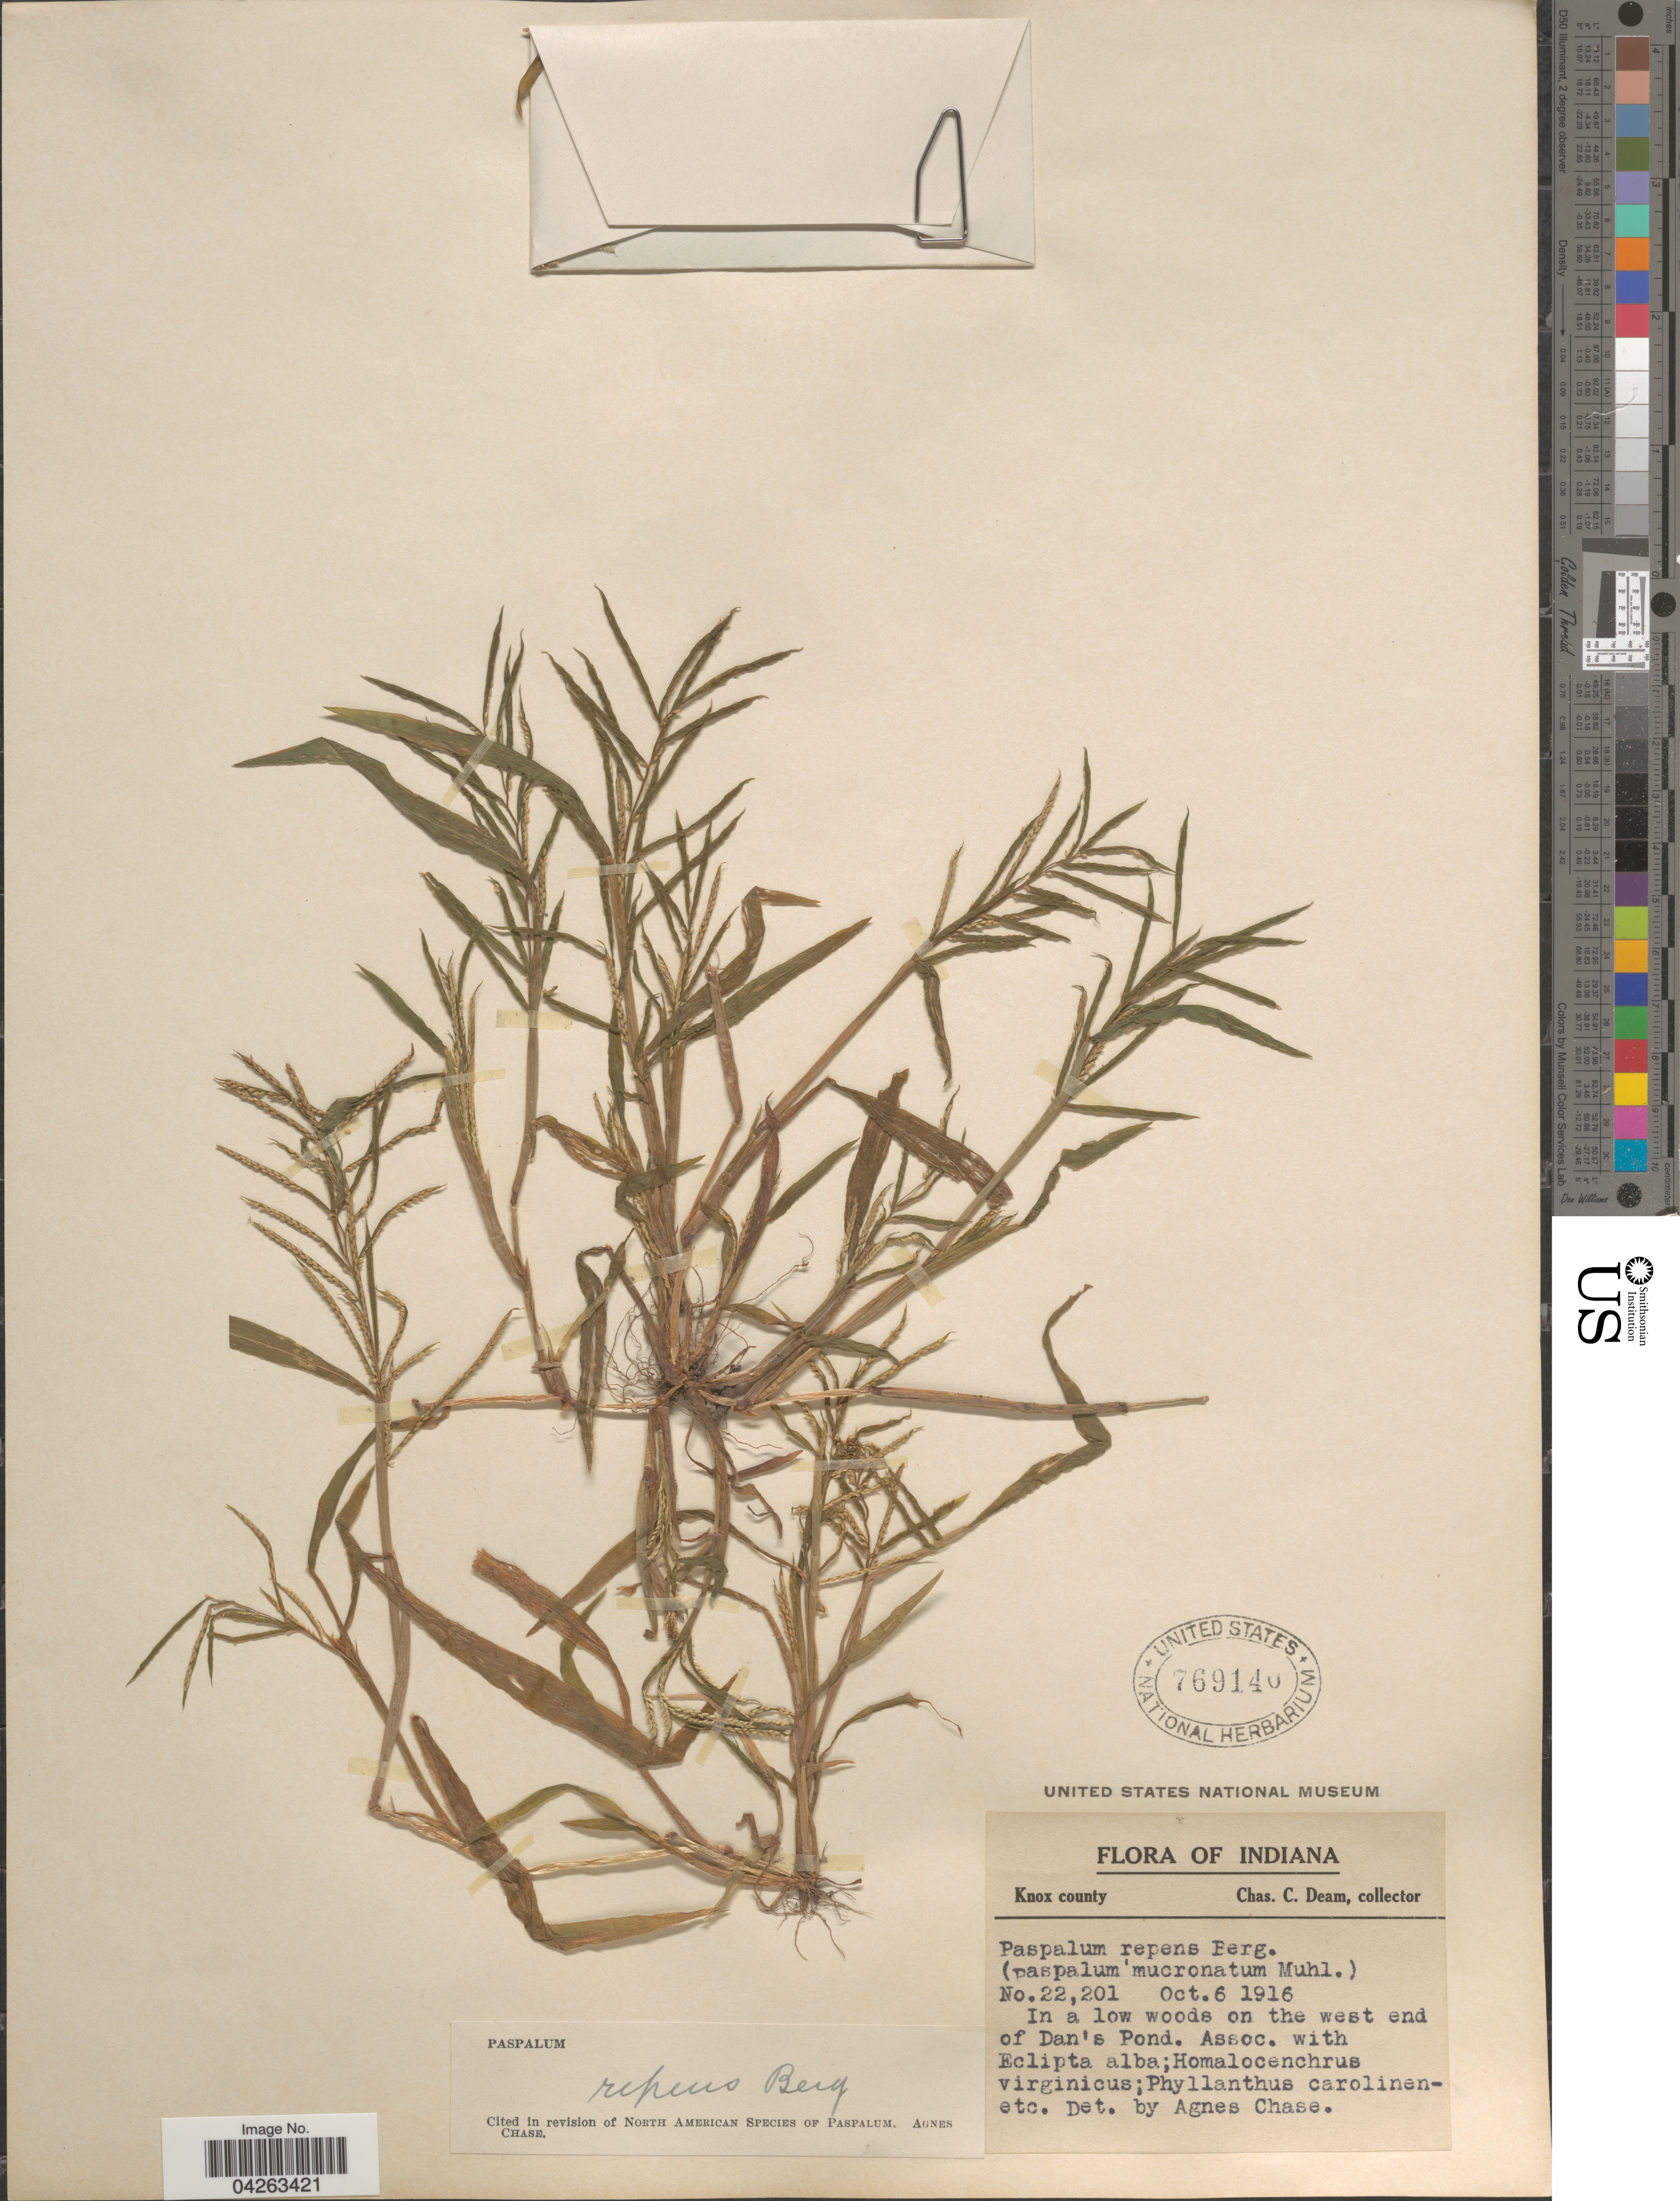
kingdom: Plantae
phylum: Tracheophyta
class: Liliopsida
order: Poales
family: Poaceae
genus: Paspalum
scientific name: Paspalum repens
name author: P.J. Bergius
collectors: C. C. Deam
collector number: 22201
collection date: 1916-10-06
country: United States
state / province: Indiana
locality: Knox county. In a low woods on the west end of Dan's Pond.